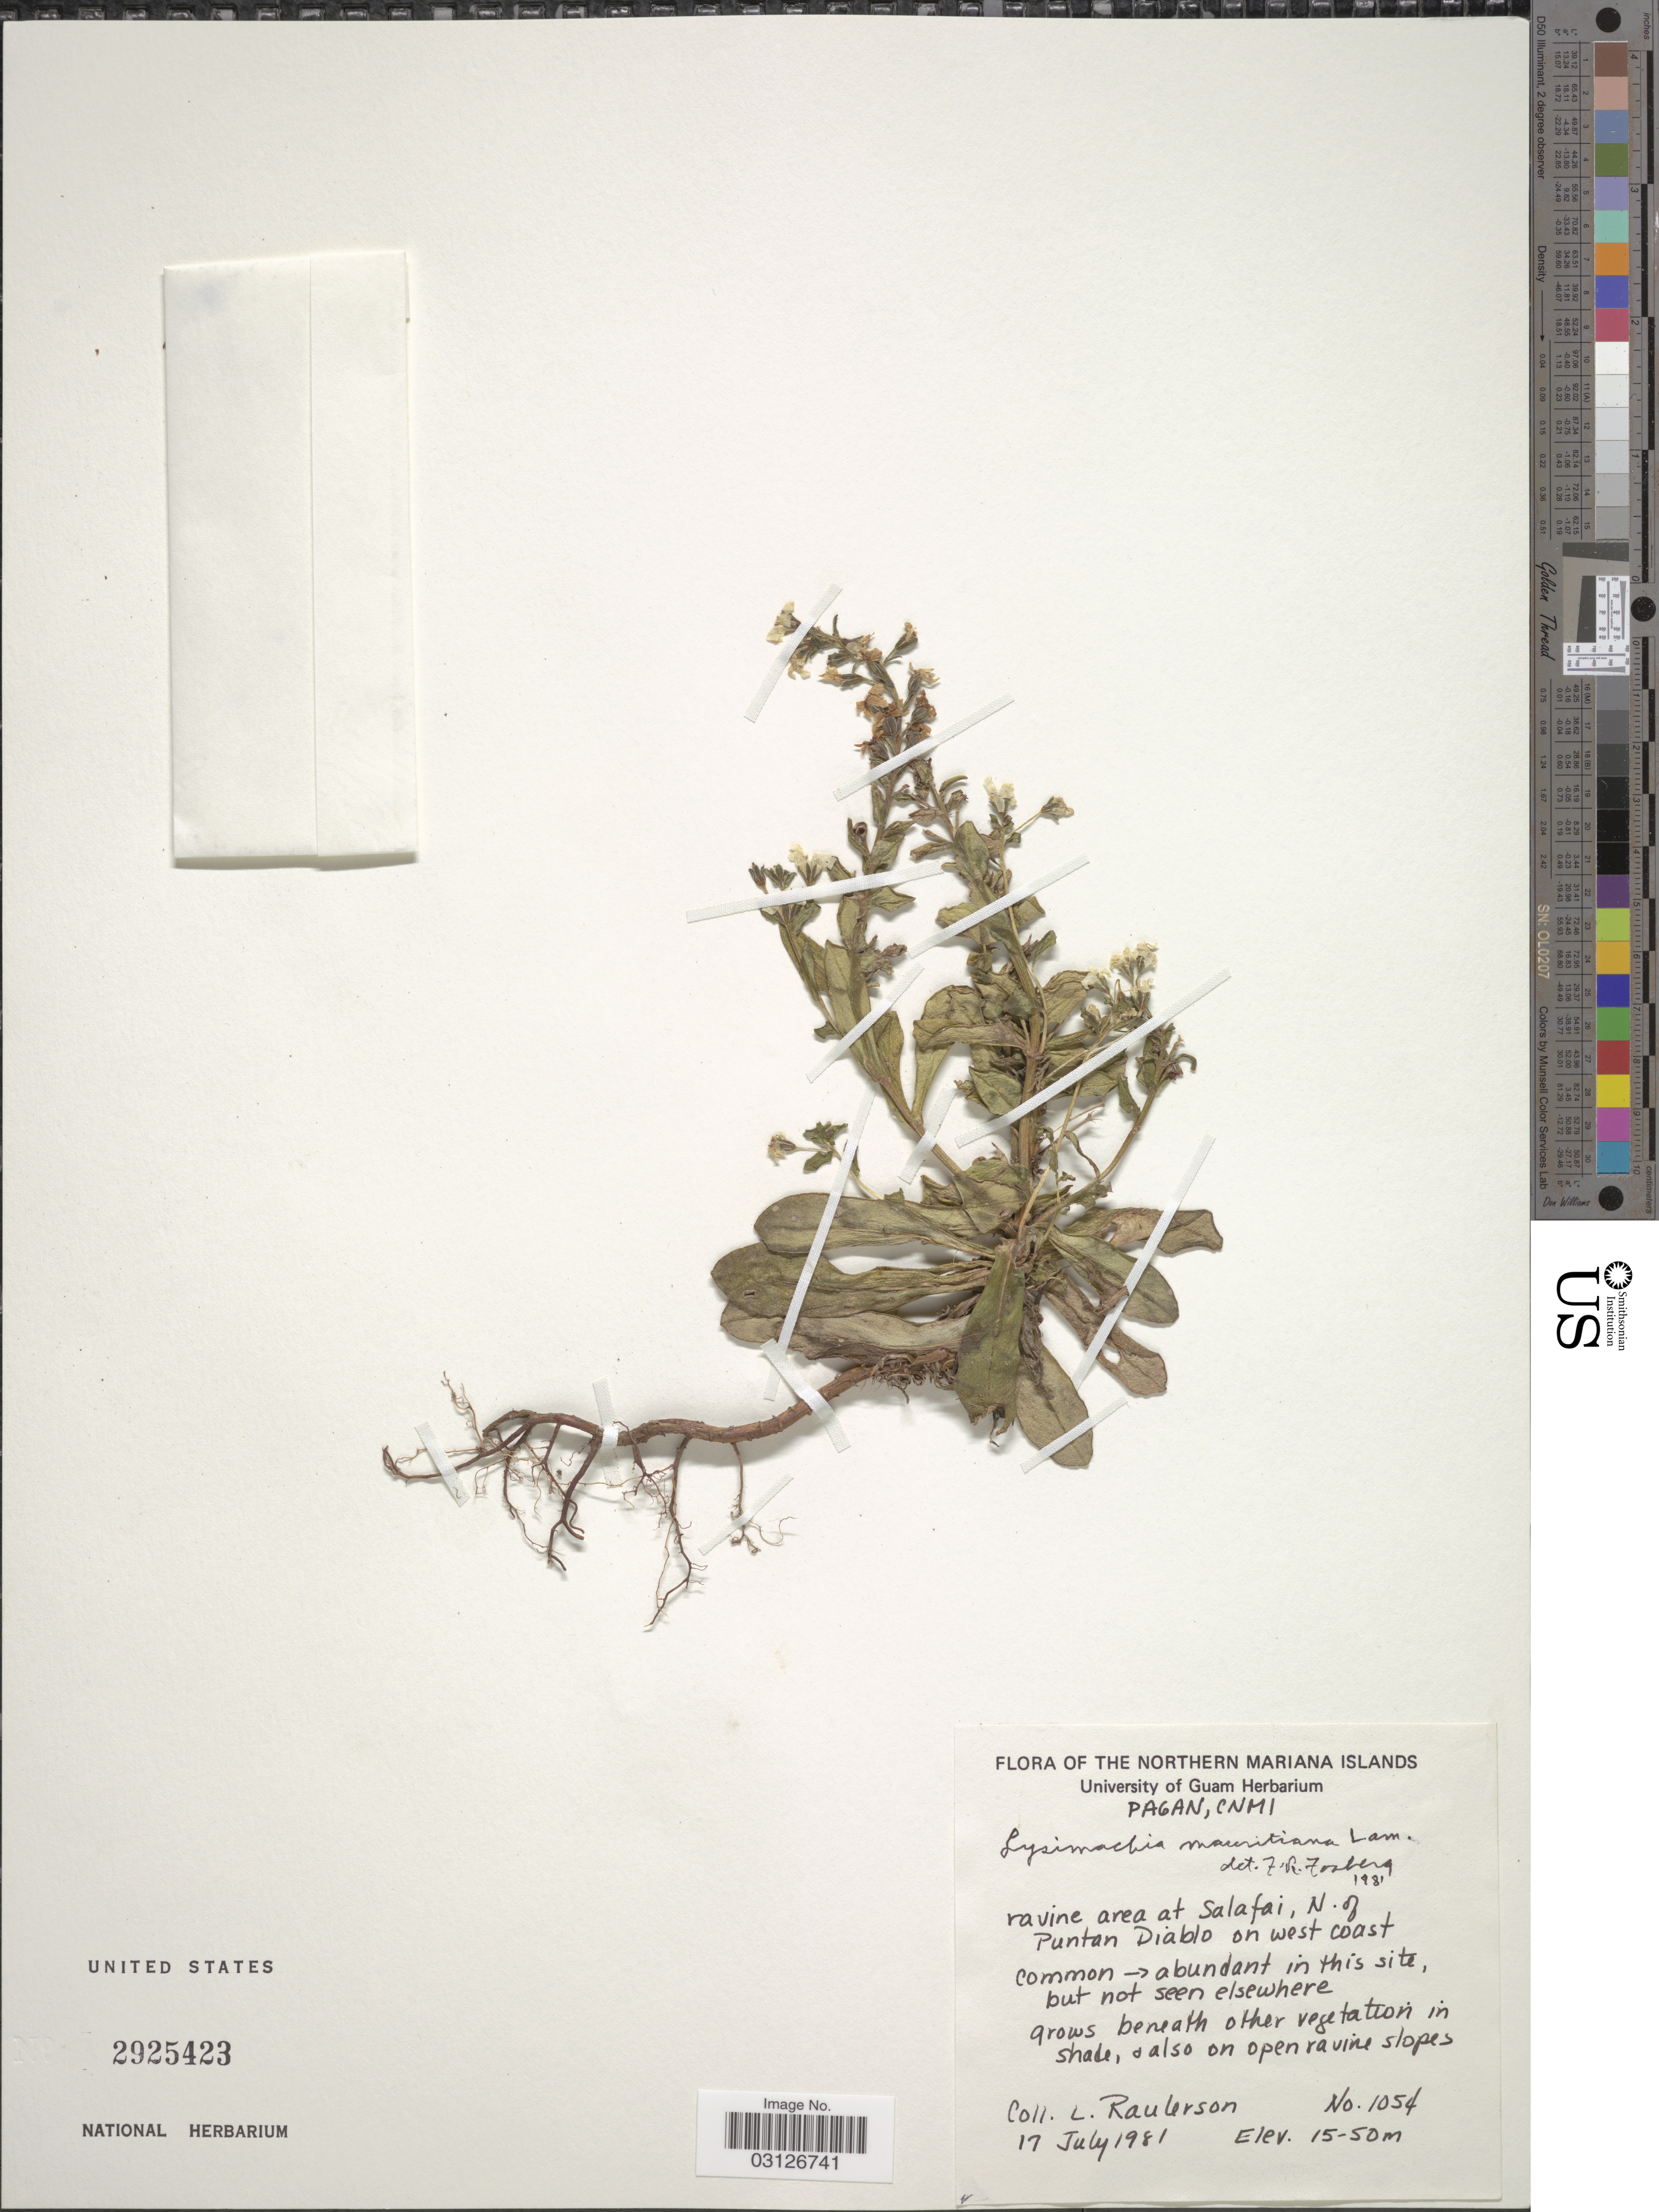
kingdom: Plantae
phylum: Tracheophyta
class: Magnoliopsida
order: Ericales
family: Primulaceae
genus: Lysimachia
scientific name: Lysimachia mauritiana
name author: Lam.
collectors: L. Raulerson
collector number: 1054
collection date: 1981-07-17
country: Northern Mariana Islands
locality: Pagan, CNMI. Ravine area at Salafai, N. of Puntan Diablo on west coast.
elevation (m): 15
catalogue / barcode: US 2925423